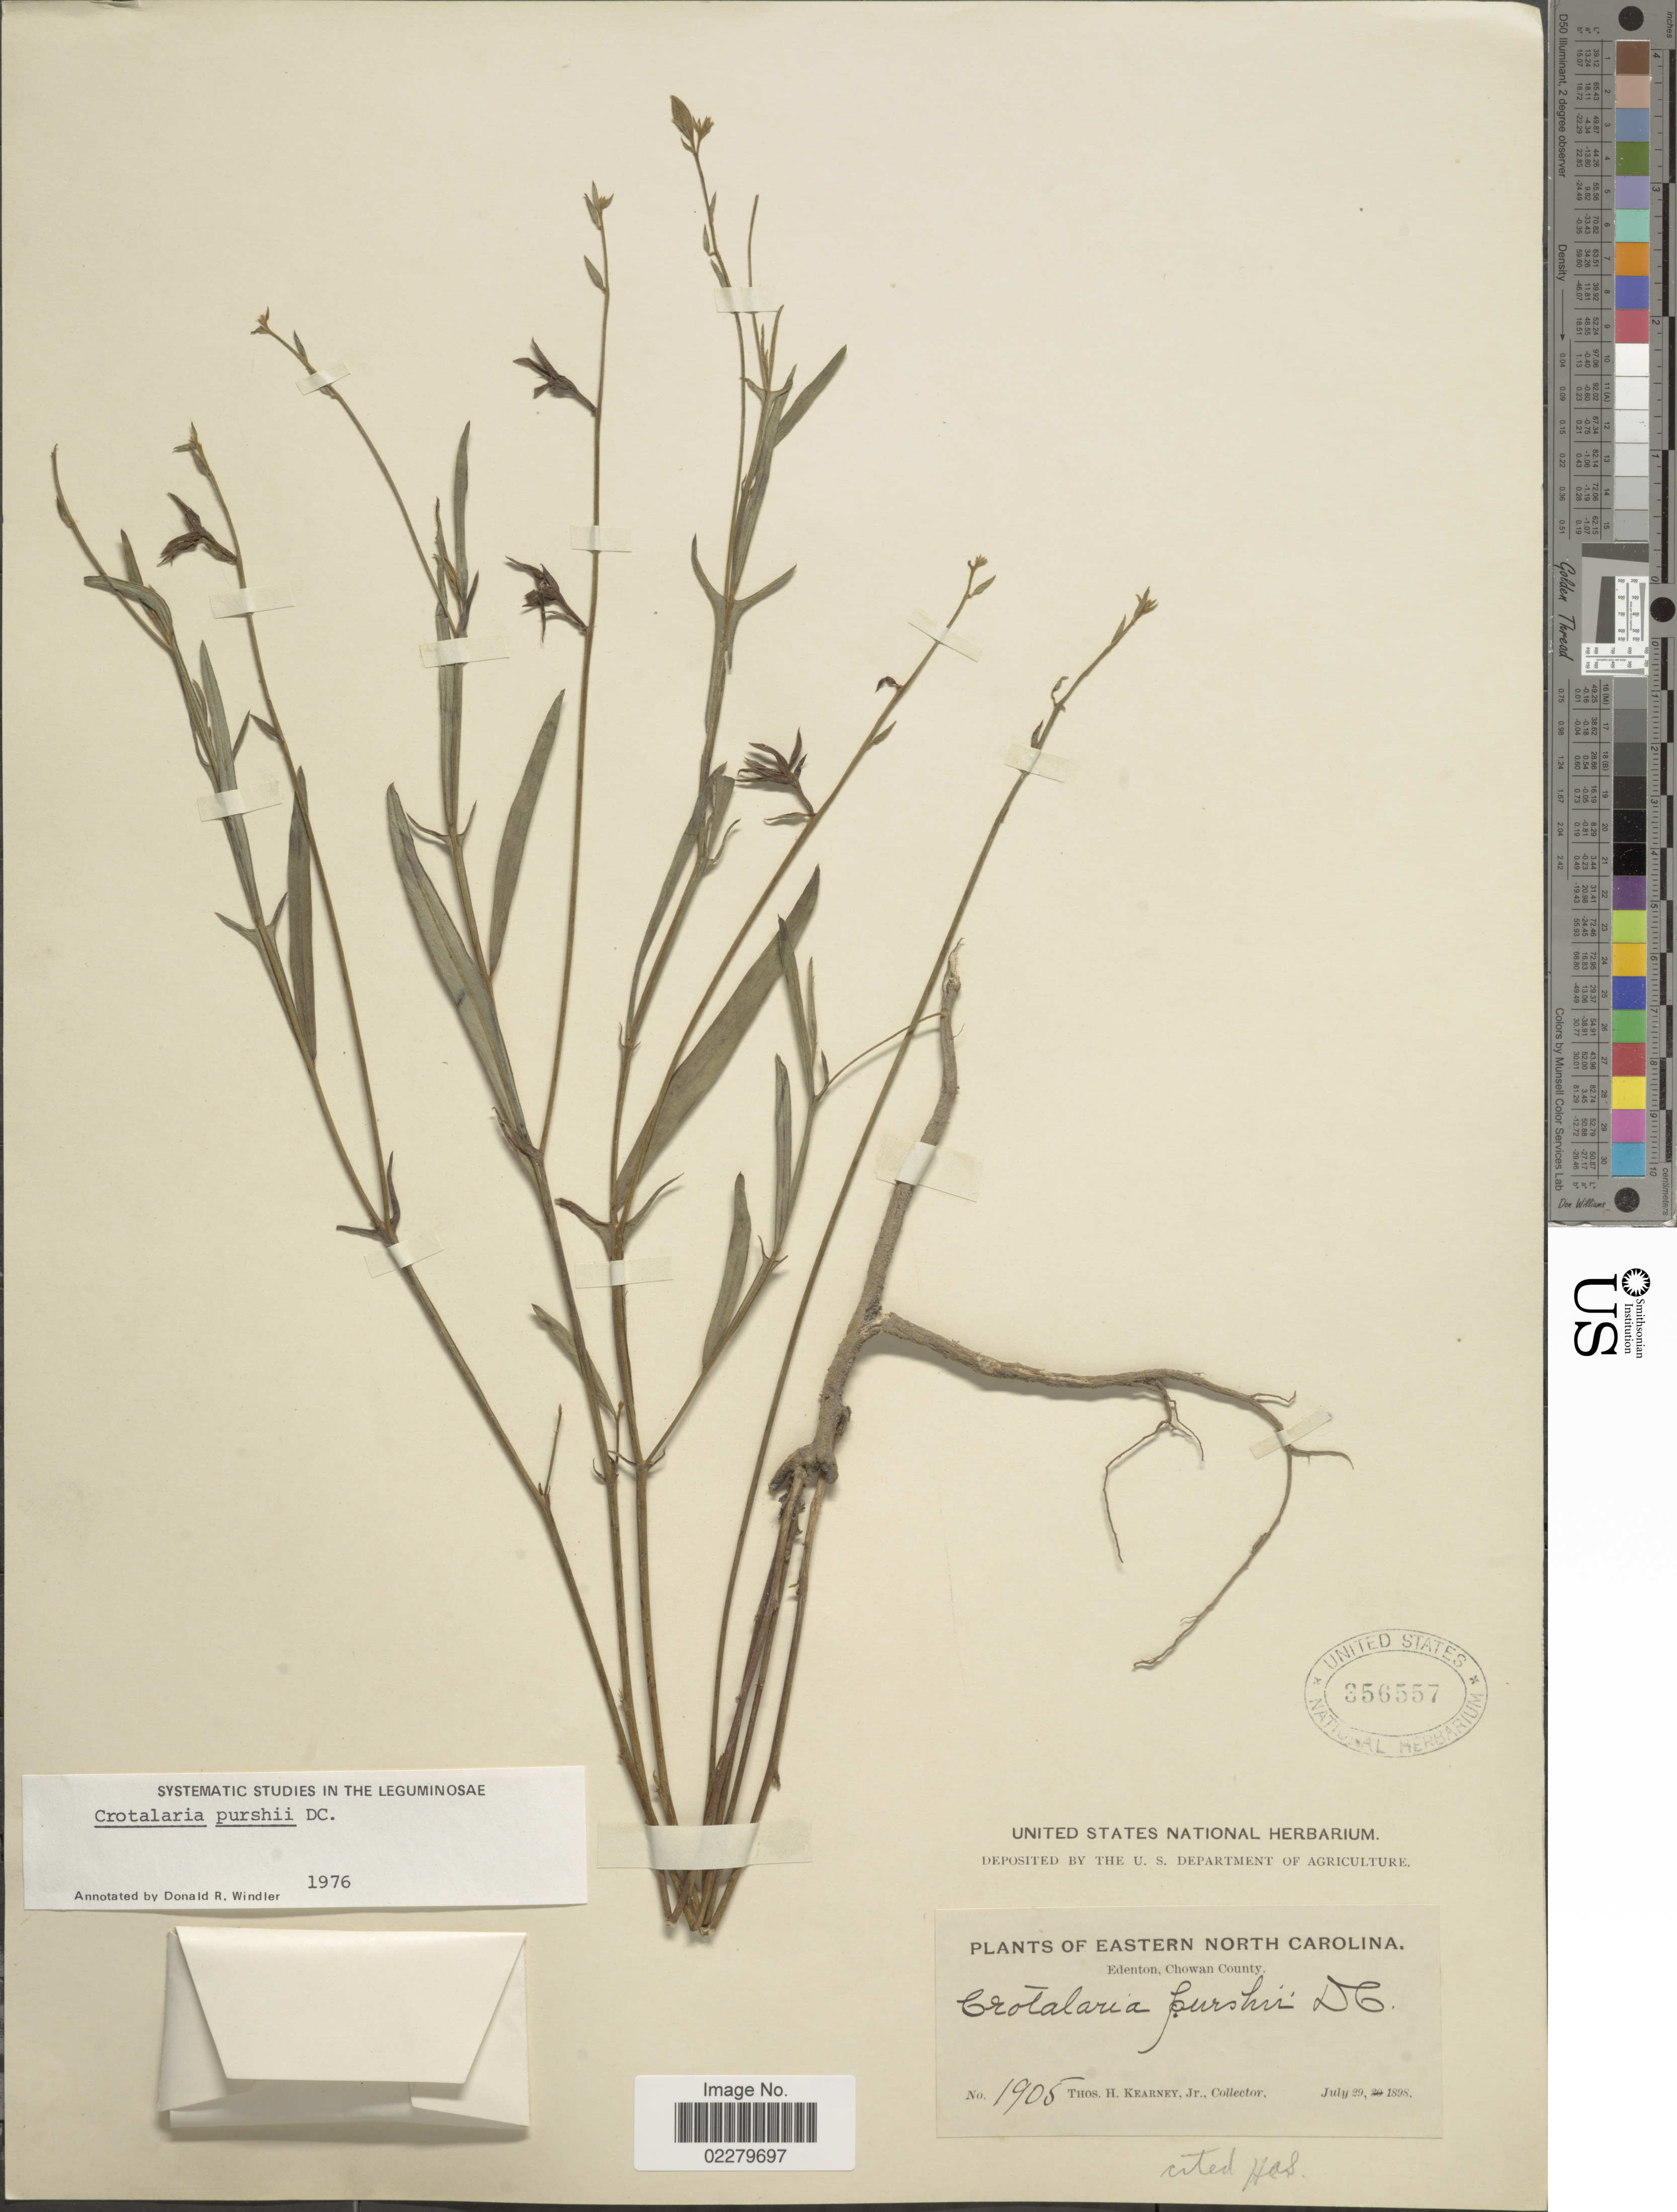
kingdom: Plantae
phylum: Tracheophyta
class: Magnoliopsida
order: Fabales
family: Fabaceae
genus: Crotalaria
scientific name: Crotalaria purshii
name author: DC.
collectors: T. H. Kearney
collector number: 1905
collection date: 1898-07-29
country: United States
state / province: North Carolina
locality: Edenton, Chowan County.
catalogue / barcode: US 356557